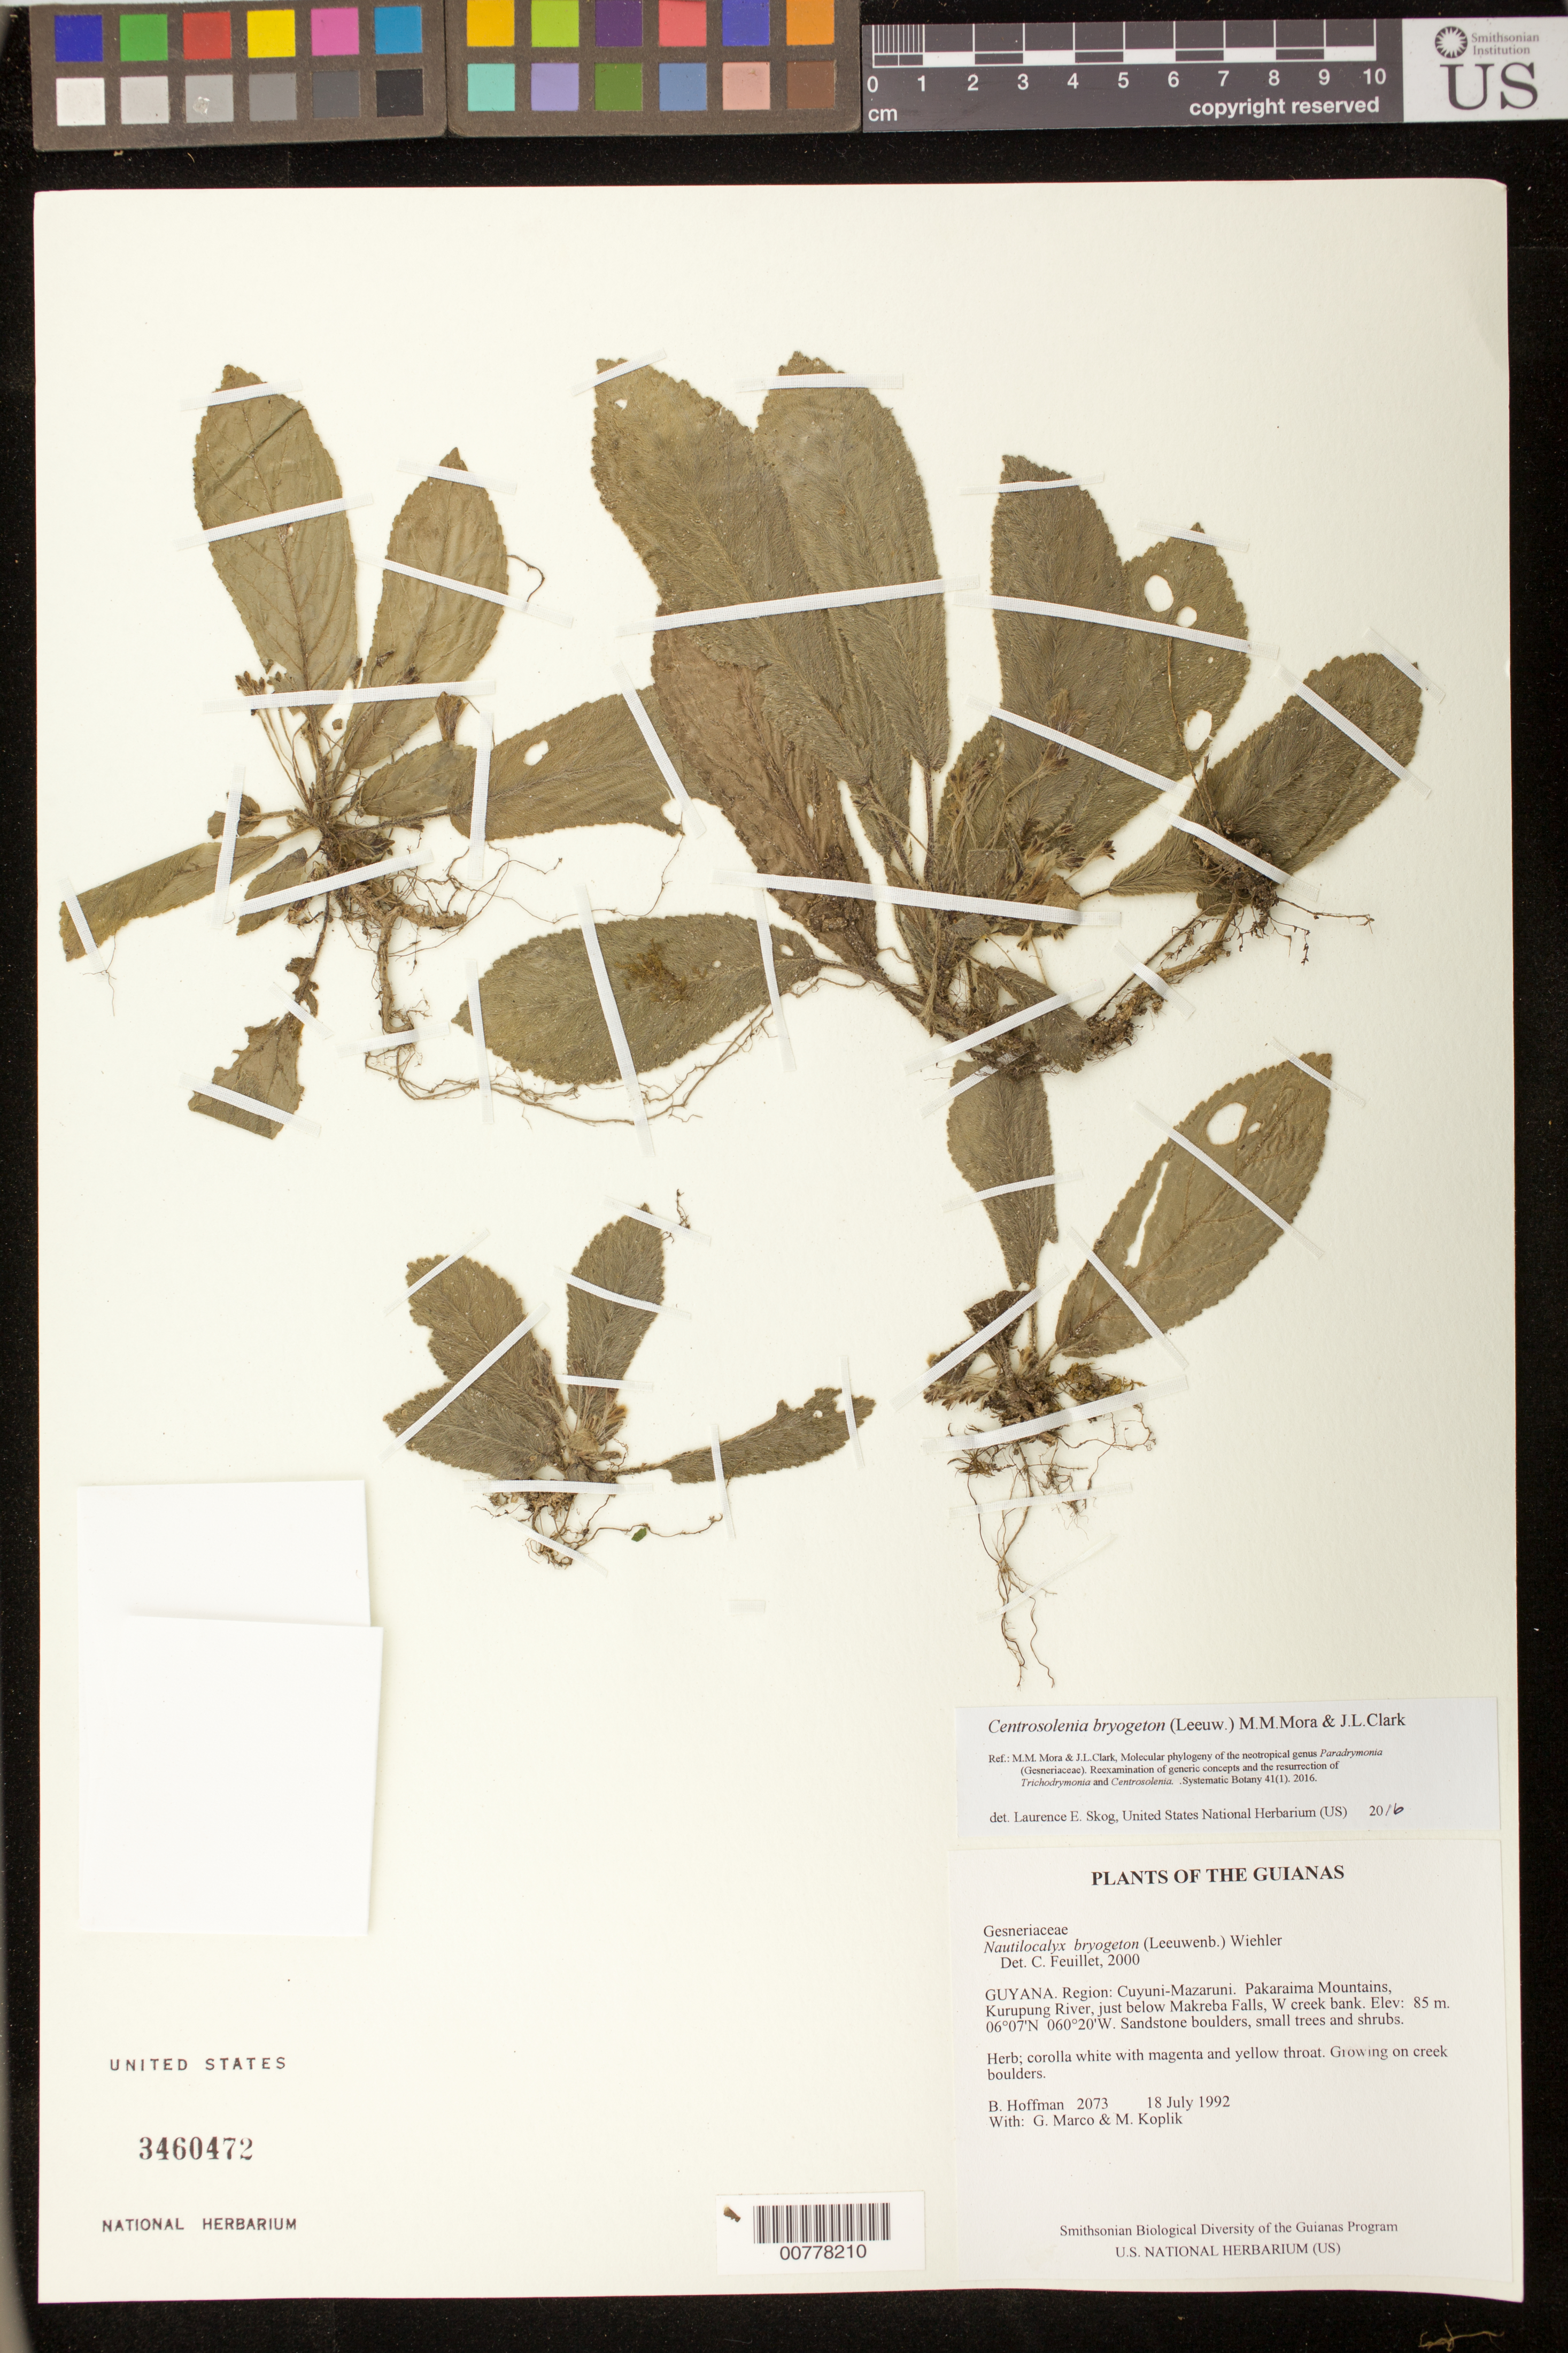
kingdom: Plantae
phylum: Tracheophyta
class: Magnoliopsida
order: Lamiales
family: Gesneriaceae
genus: Centrosolenia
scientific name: Centrosolenia bryogeton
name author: (Leeuw.) M.M. Mora & J.L. Clark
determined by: Skog, Laurence E.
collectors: B. Hoffman, G. Marco & M. Koplik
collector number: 2073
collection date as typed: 18 July 1992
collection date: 1992-07-18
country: Guyana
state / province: Cuyuni-Mazaruni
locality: Pakaraima Mountains, Kurupung River, just below Makreba Falls, W creek bank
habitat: Sandstone boulders, small trees and shrubs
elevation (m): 85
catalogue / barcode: US 3460472